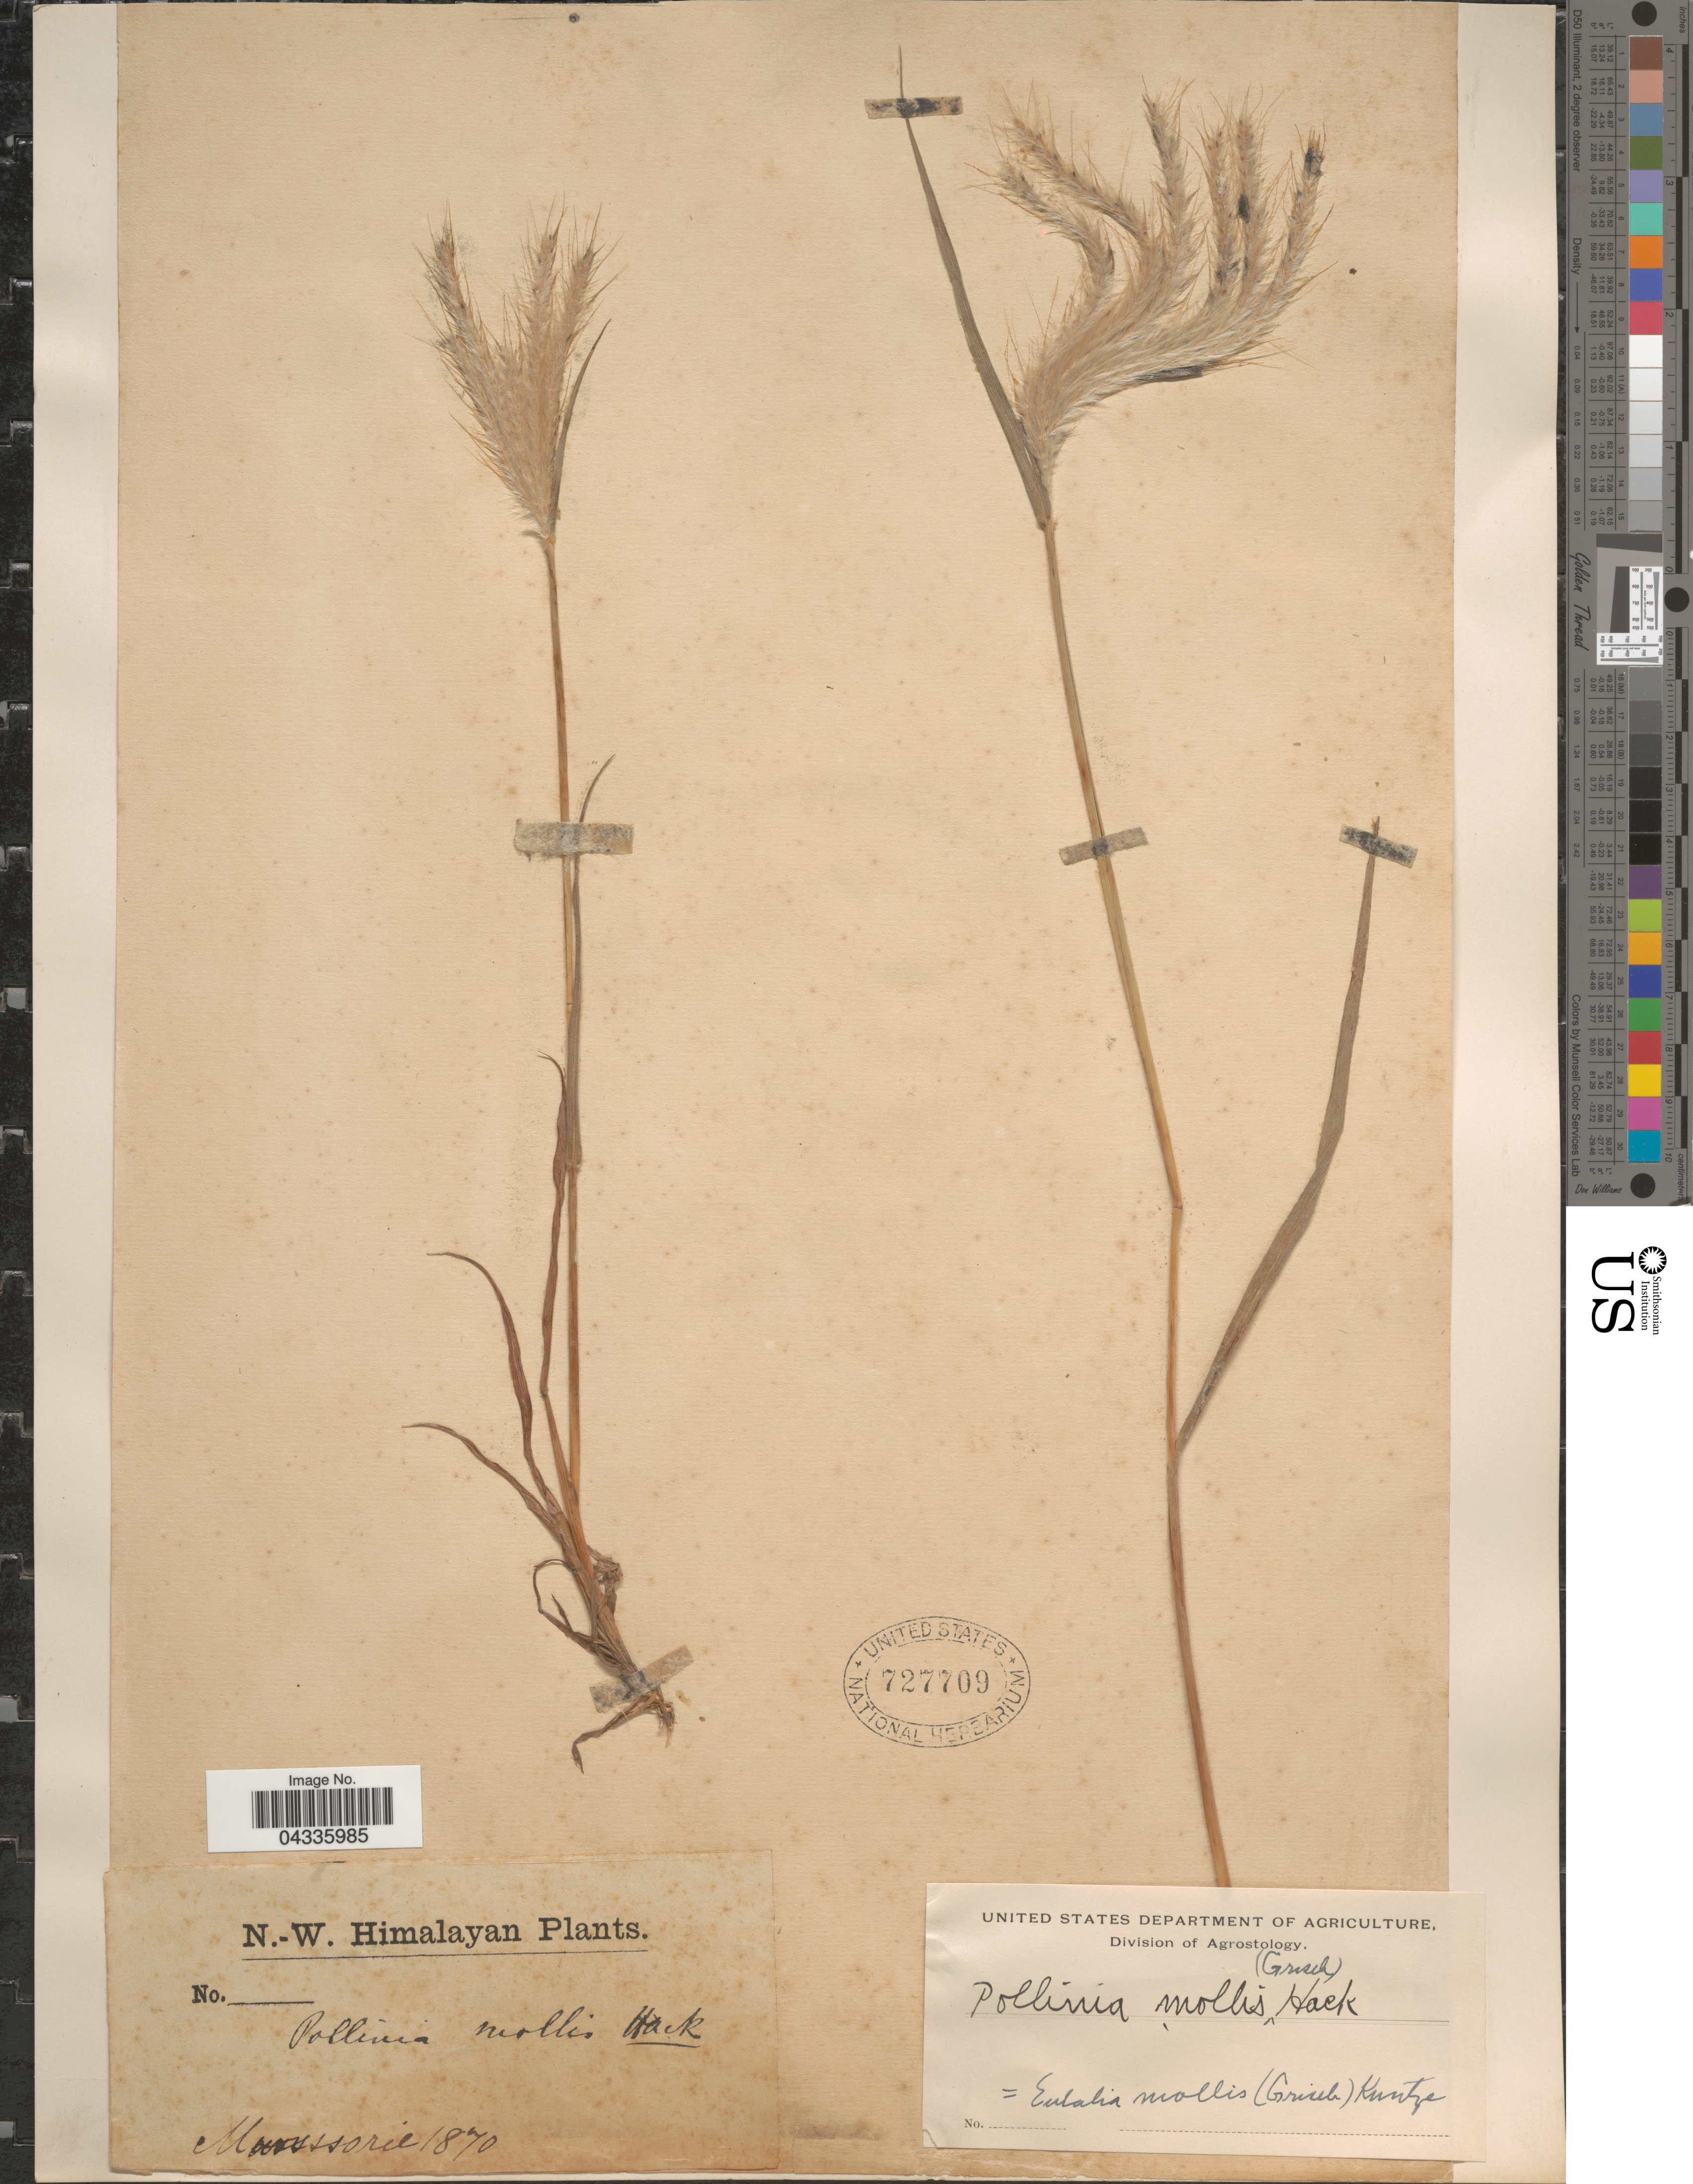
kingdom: Plantae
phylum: Tracheophyta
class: Liliopsida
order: Poales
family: Poaceae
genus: Eulalia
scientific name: Eulalia mollis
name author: (Griseb.) Kuntze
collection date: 1870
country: India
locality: N.-W. Himalayan. Mussoorie.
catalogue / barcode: US 727709